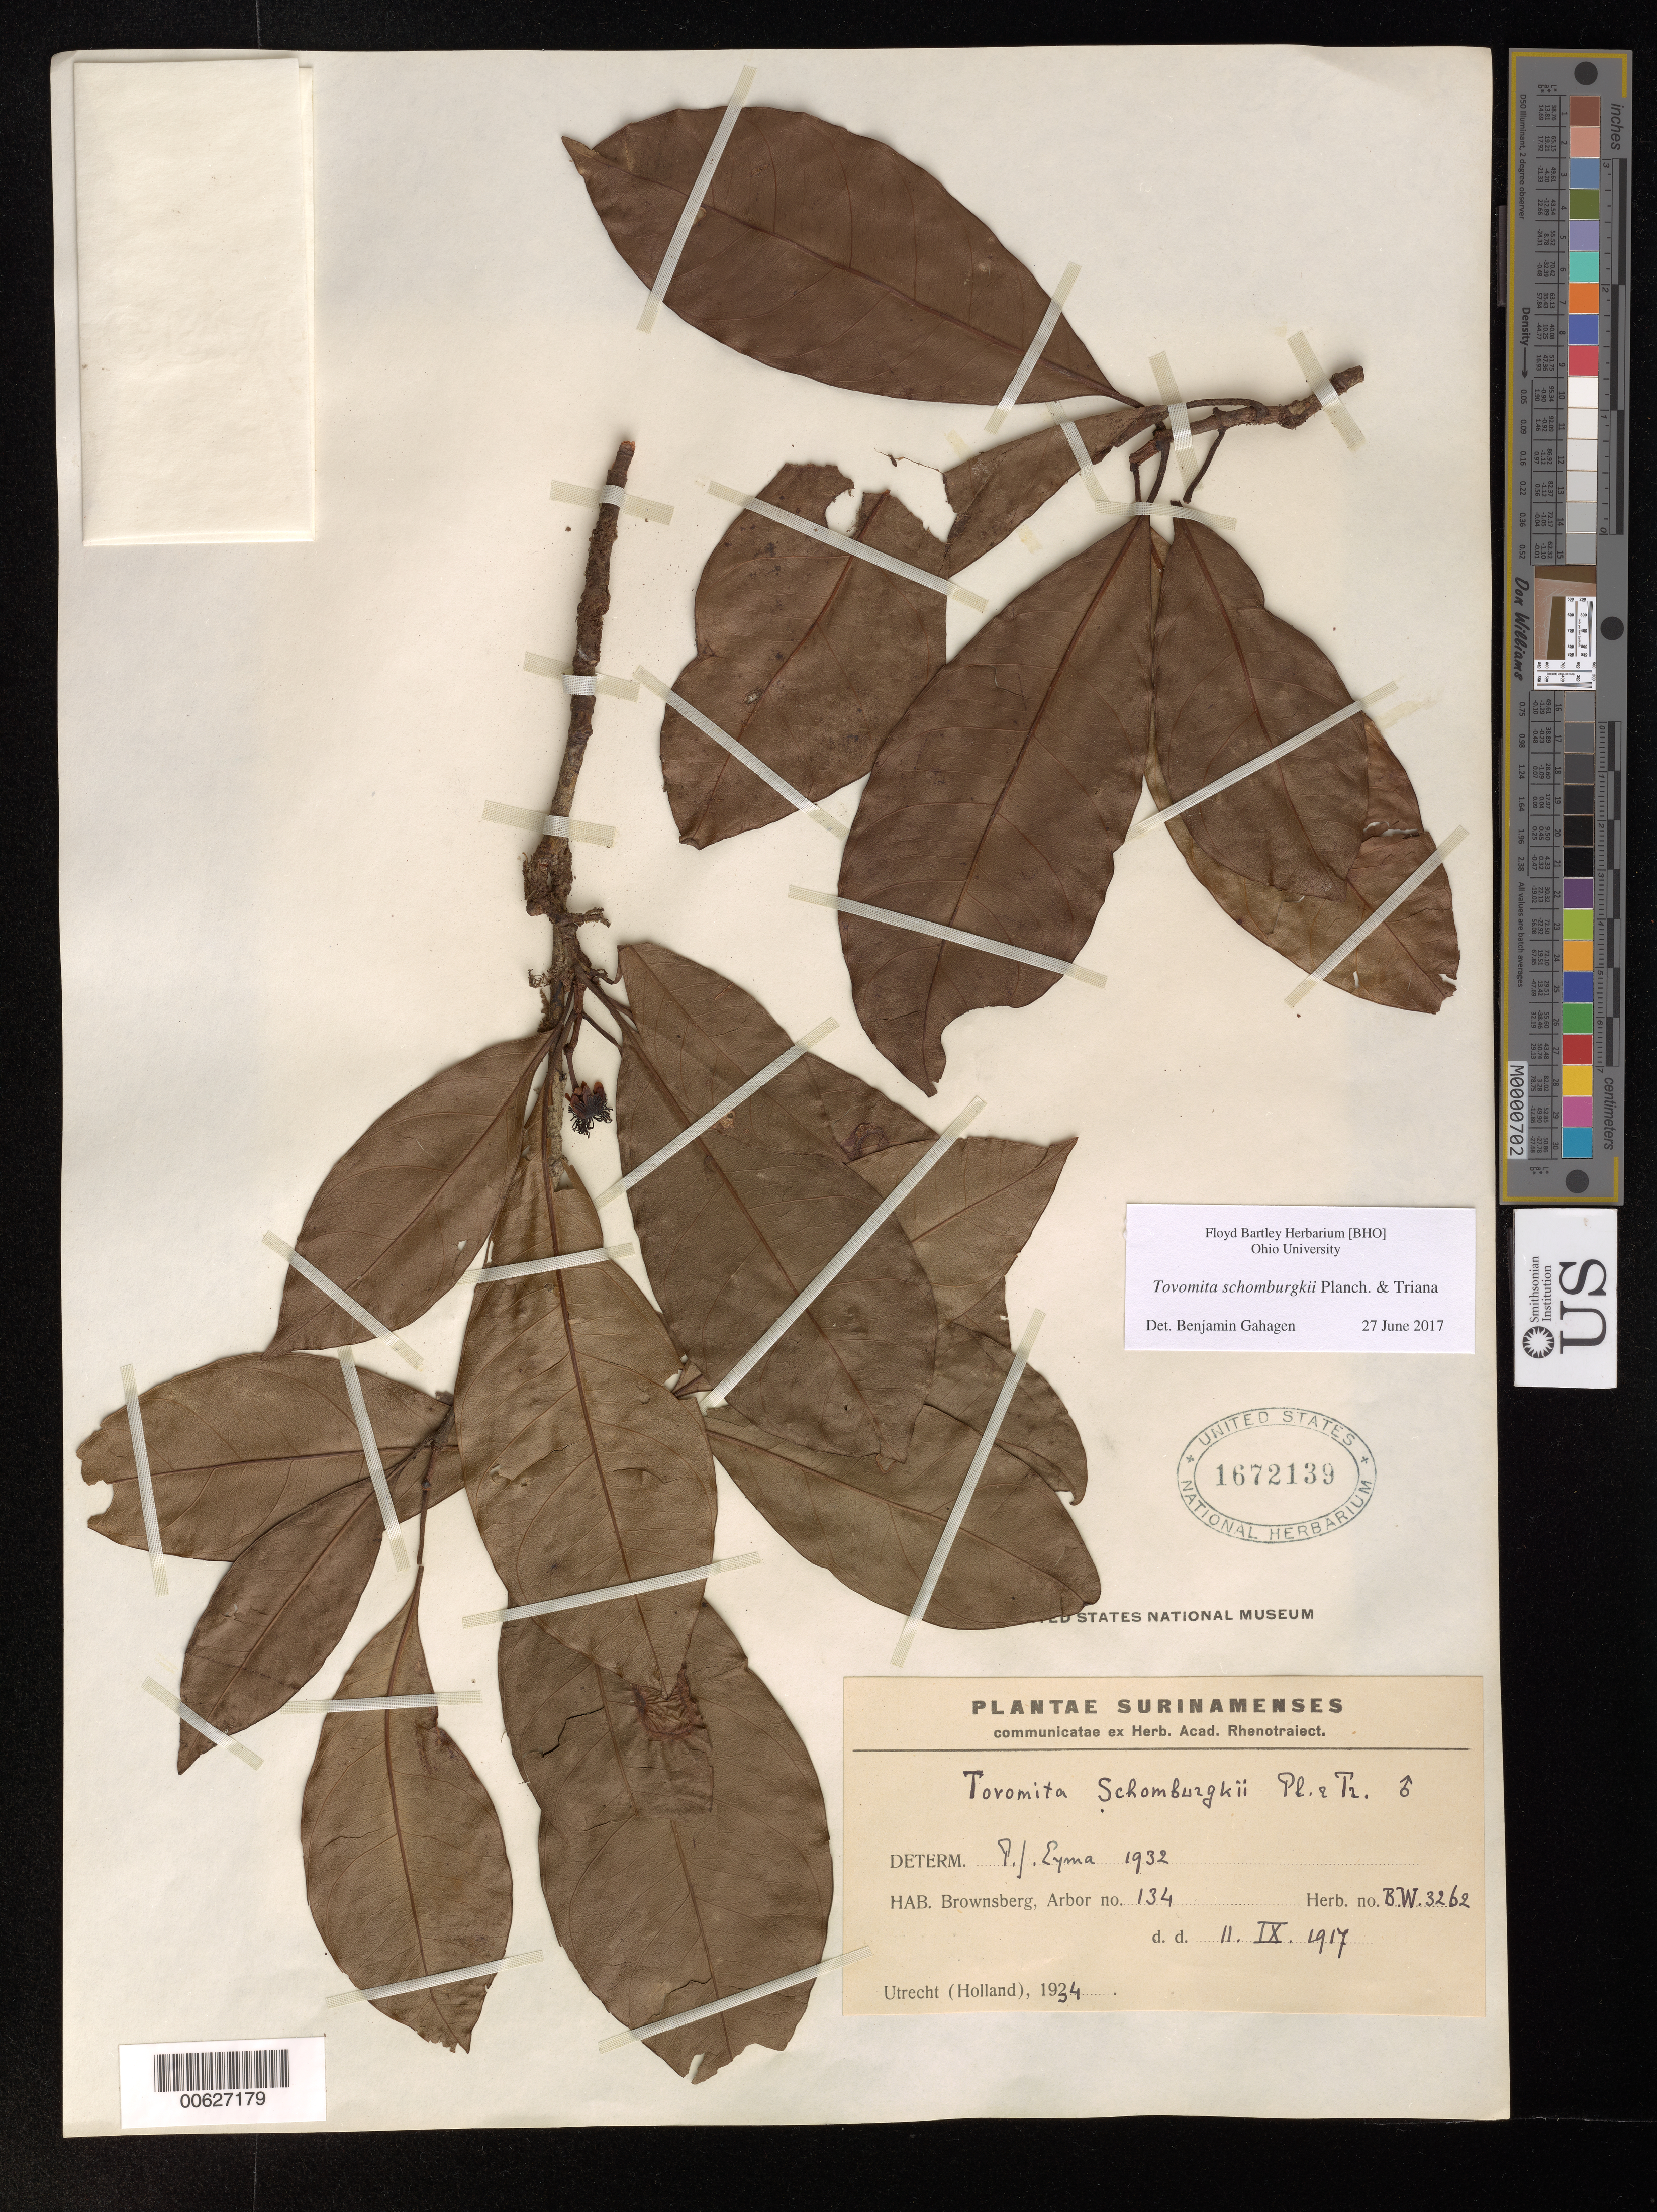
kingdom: Plantae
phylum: Tracheophyta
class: Magnoliopsida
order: Malpighiales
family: Clusiaceae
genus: Tovomita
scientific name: Tovomita schomburgkii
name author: Planch. & Triana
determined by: Eyma, P. J.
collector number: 3262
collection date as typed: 11-Sep-17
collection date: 1917-09-11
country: Suriname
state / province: Brokopondo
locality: Brownsberg, Forest Reserve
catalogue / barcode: US 1672139